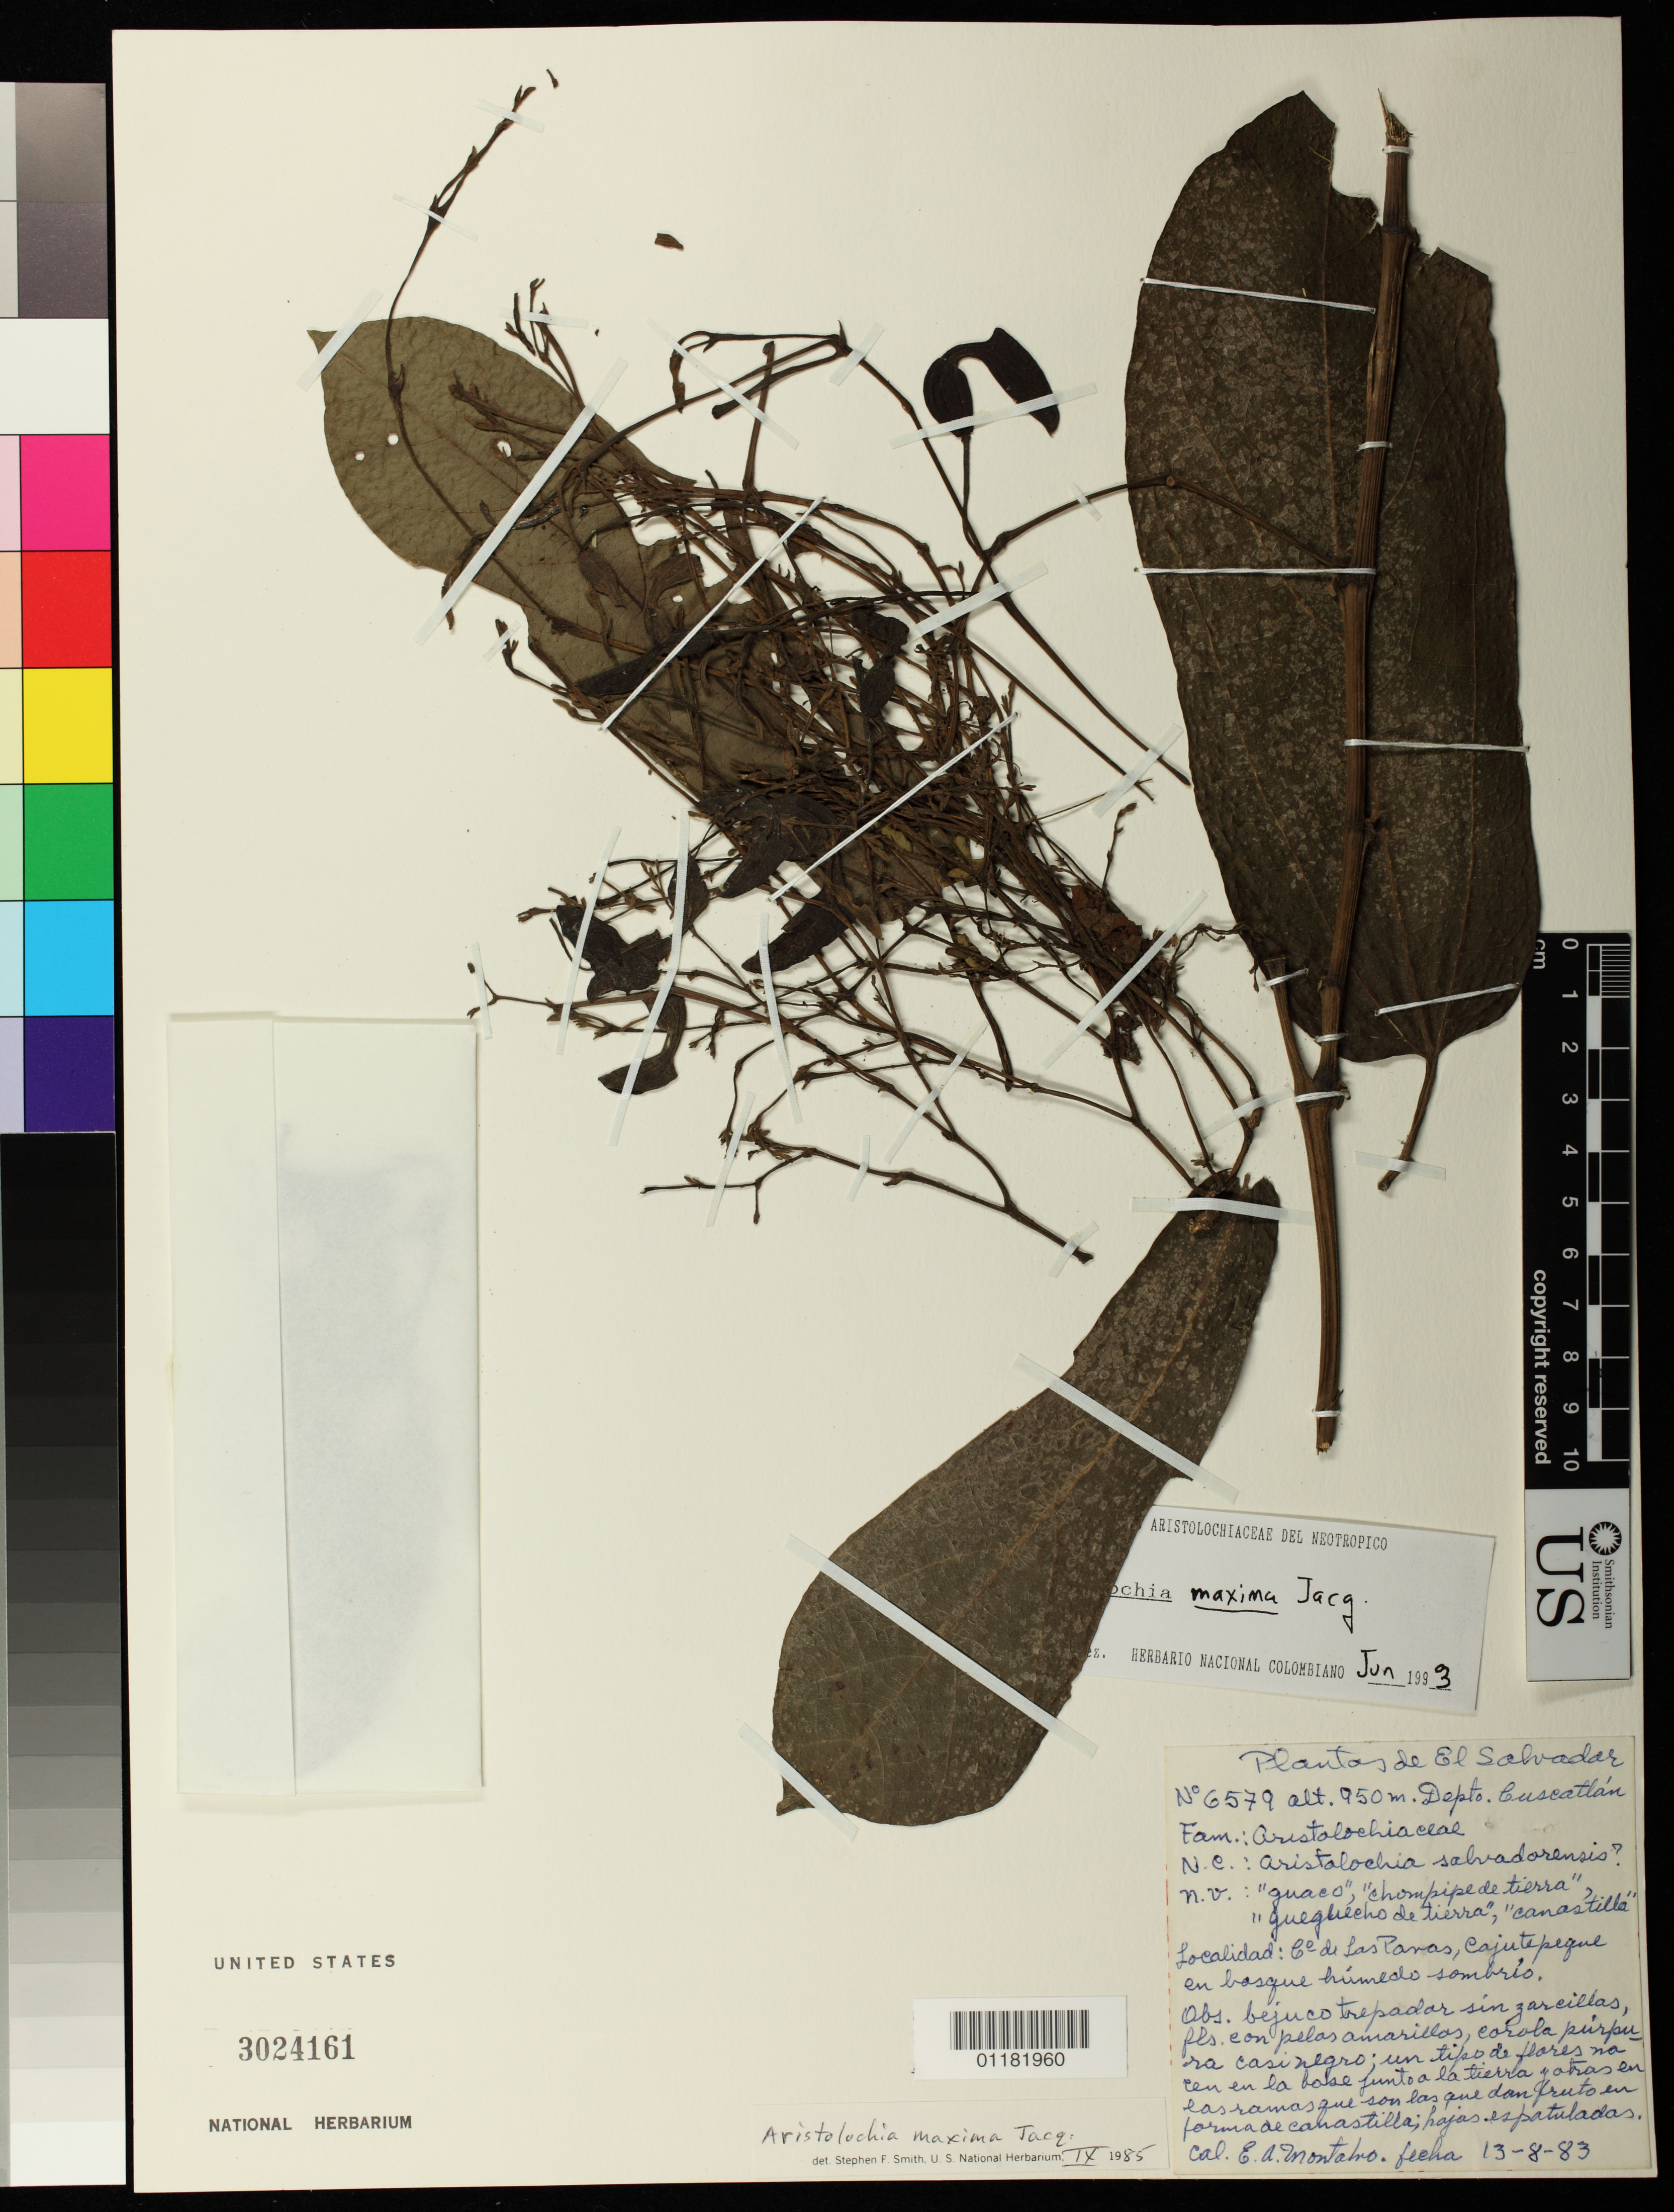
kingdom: Plantae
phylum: Tracheophyta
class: Magnoliopsida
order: Piperales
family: Aristolochiaceae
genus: Aristolochia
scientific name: Aristolochia maxima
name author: Jacq.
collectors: E. A. Montalvo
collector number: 6579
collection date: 1983-08-13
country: El Salvador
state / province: Cuscatlán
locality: Cerro de Las Pavas, Cajutepeque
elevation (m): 950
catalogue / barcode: US 3024161